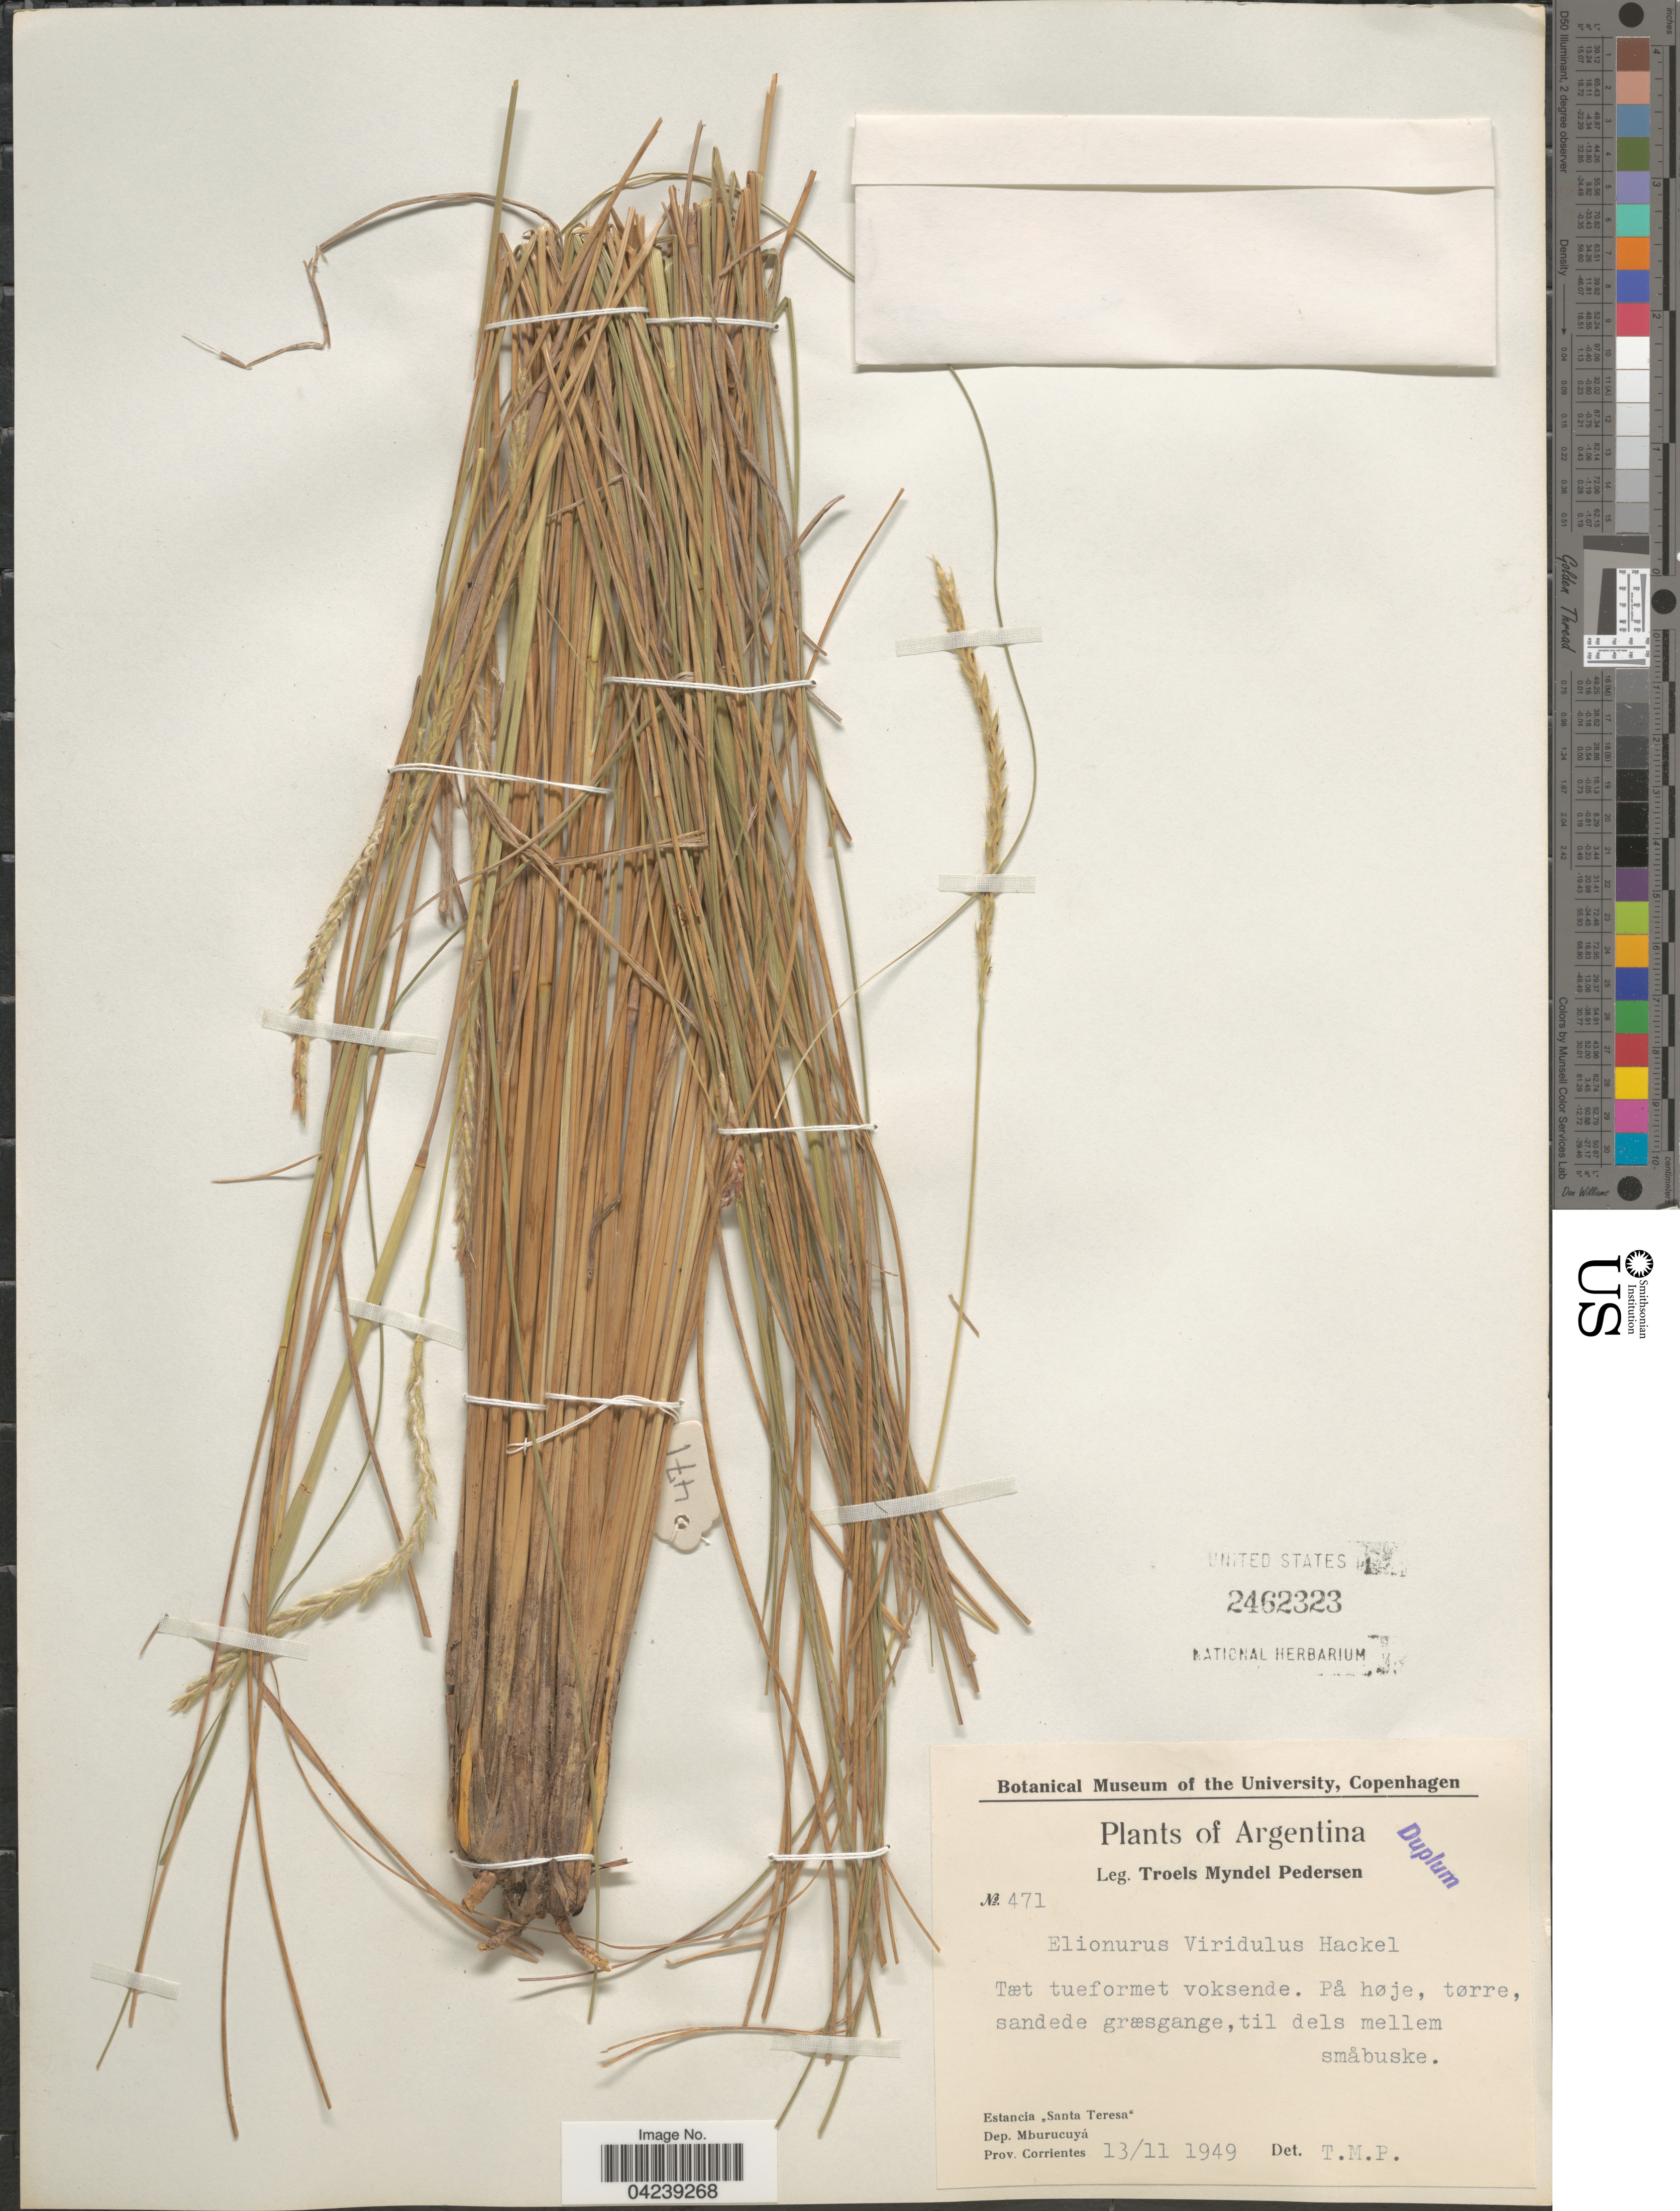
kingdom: Plantae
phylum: Tracheophyta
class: Liliopsida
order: Poales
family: Poaceae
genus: Elionurus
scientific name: Elionurus muticus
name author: (Spreng.) Kuntze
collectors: T. Pederson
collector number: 471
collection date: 1949-11-13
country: Argentina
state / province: Corrientes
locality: Estancia "Santa Teresa". Dep. Mburucuyá.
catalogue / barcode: US 2462323